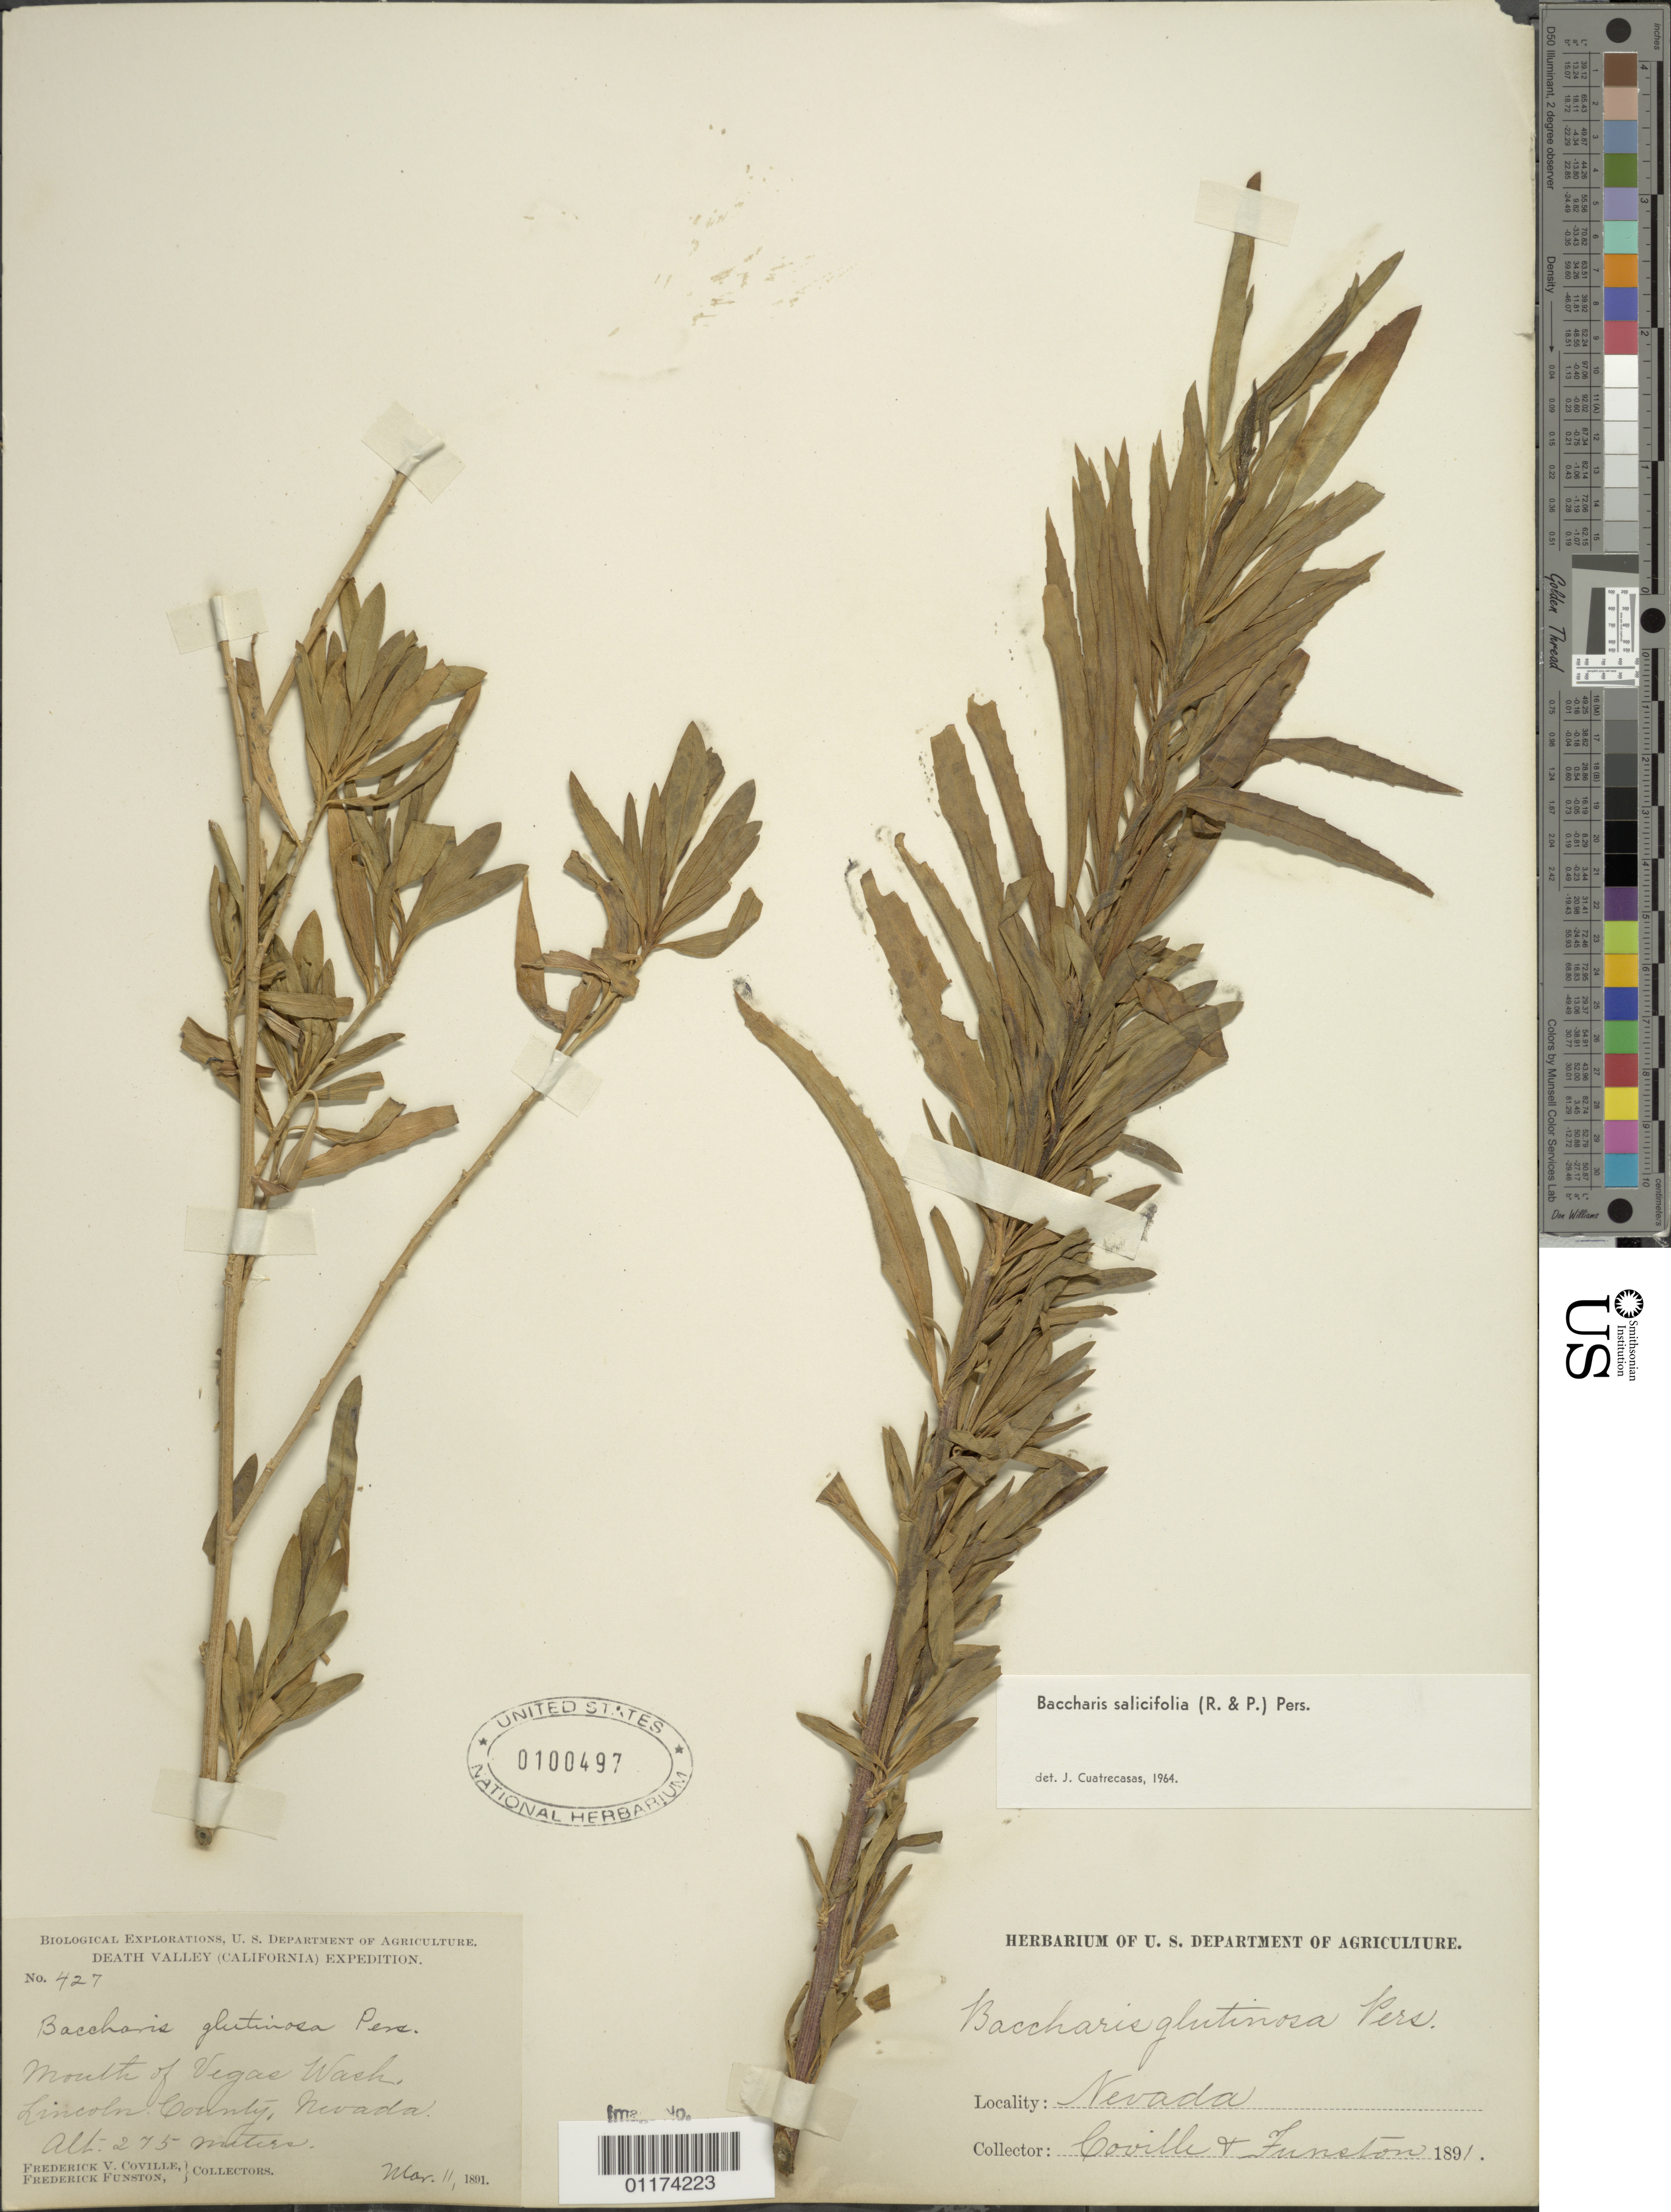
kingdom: Plantae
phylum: Tracheophyta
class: Magnoliopsida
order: Asterales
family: Asteraceae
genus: Baccharis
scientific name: Baccharis glutinosa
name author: Pers.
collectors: F. V. Coville & F. Funston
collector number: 427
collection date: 1891-03-11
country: United States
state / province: Nevada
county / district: Lincoln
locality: mouth of Vegas Wash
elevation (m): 275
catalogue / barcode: US 100497